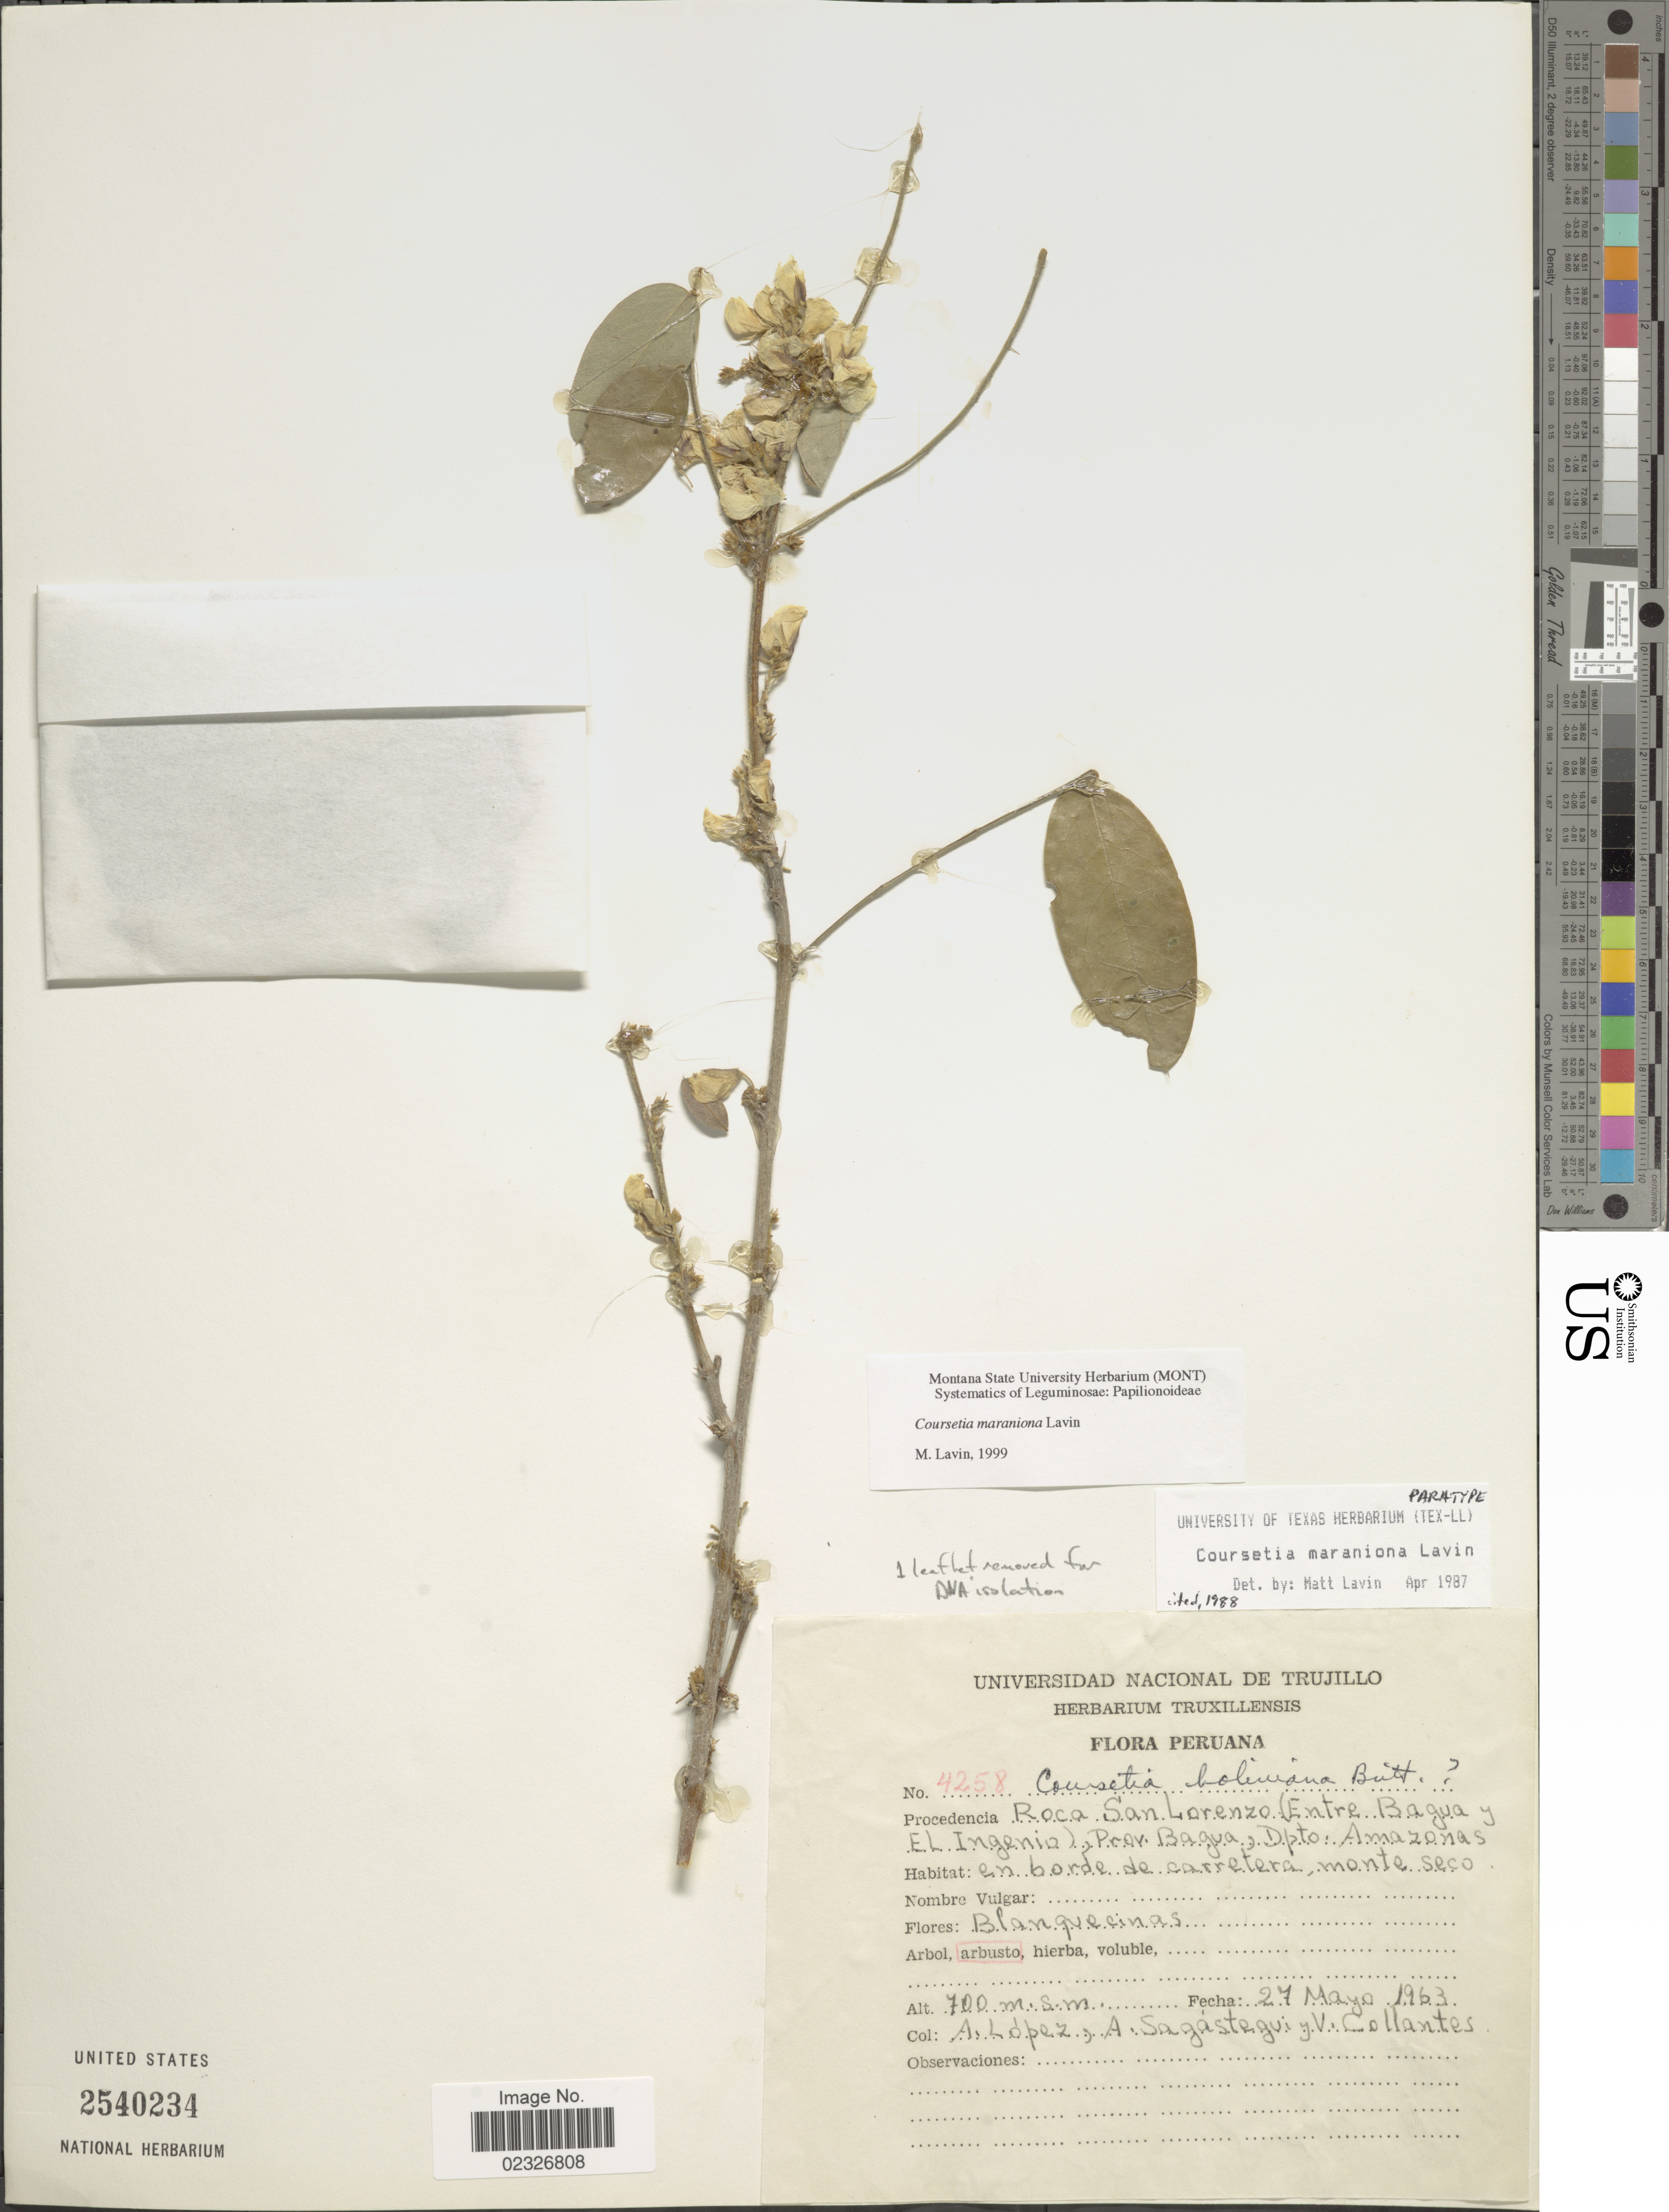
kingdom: Plantae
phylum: Tracheophyta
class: Magnoliopsida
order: Fabales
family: Fabaceae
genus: Coursetia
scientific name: Coursetia maraniona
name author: Lavin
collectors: A. López, A. Sagástegui A. & V. Collantes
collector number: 4258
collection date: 1963-05-27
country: Peru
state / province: Amazonas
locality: Roca San Lorenzo (Entre Bagua y El Ingenio), Prov. Bagua, Dpto: Amazonas.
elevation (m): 700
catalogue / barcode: US 2540234